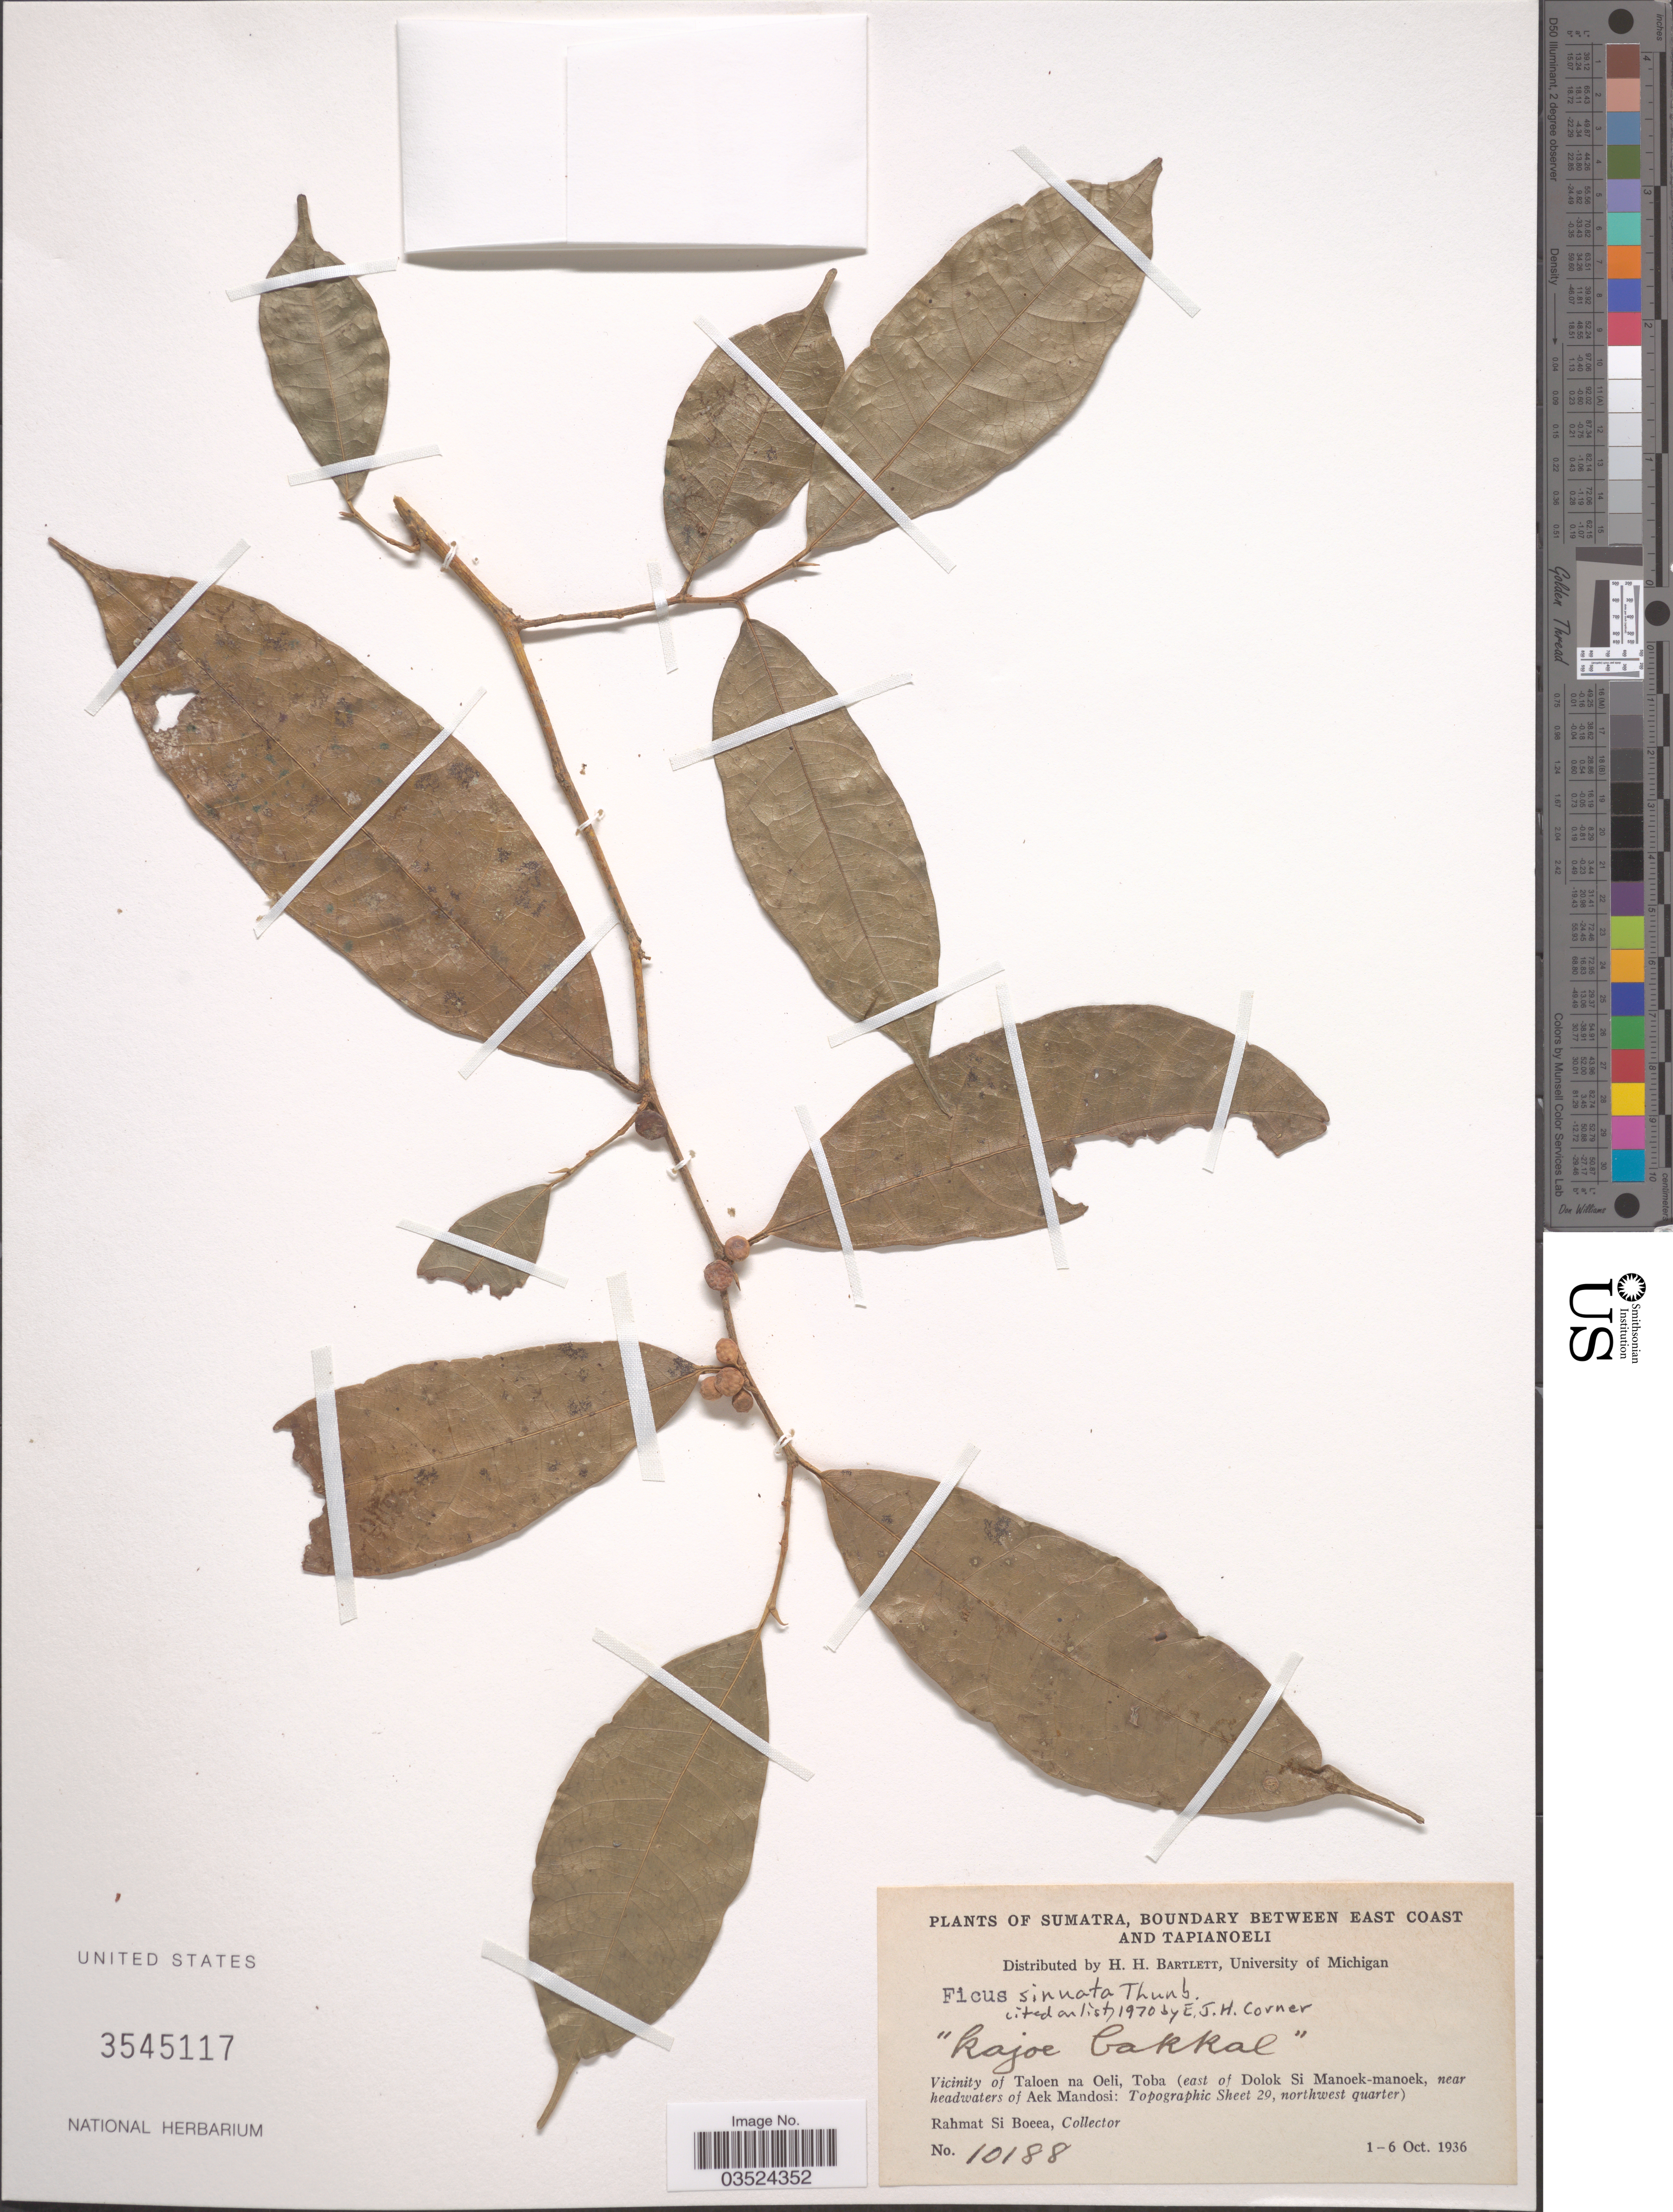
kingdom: Plantae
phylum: Tracheophyta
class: Magnoliopsida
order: Rosales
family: Moraceae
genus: Ficus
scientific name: Ficus sinuata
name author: Thunb.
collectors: Rahmat Si Boeea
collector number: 10188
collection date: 1936-10-01/1936-10-06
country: Indonesia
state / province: Sumatra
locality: Boundary between East Coast and Tapianoeli. Vicinity of Taloen na Oeli, Toba (east of Dolok Si Manoek-manoek, near headwaters of Aek Mandosi: Topographic Sheet 29, northwest quarter).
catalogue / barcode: US 3545117